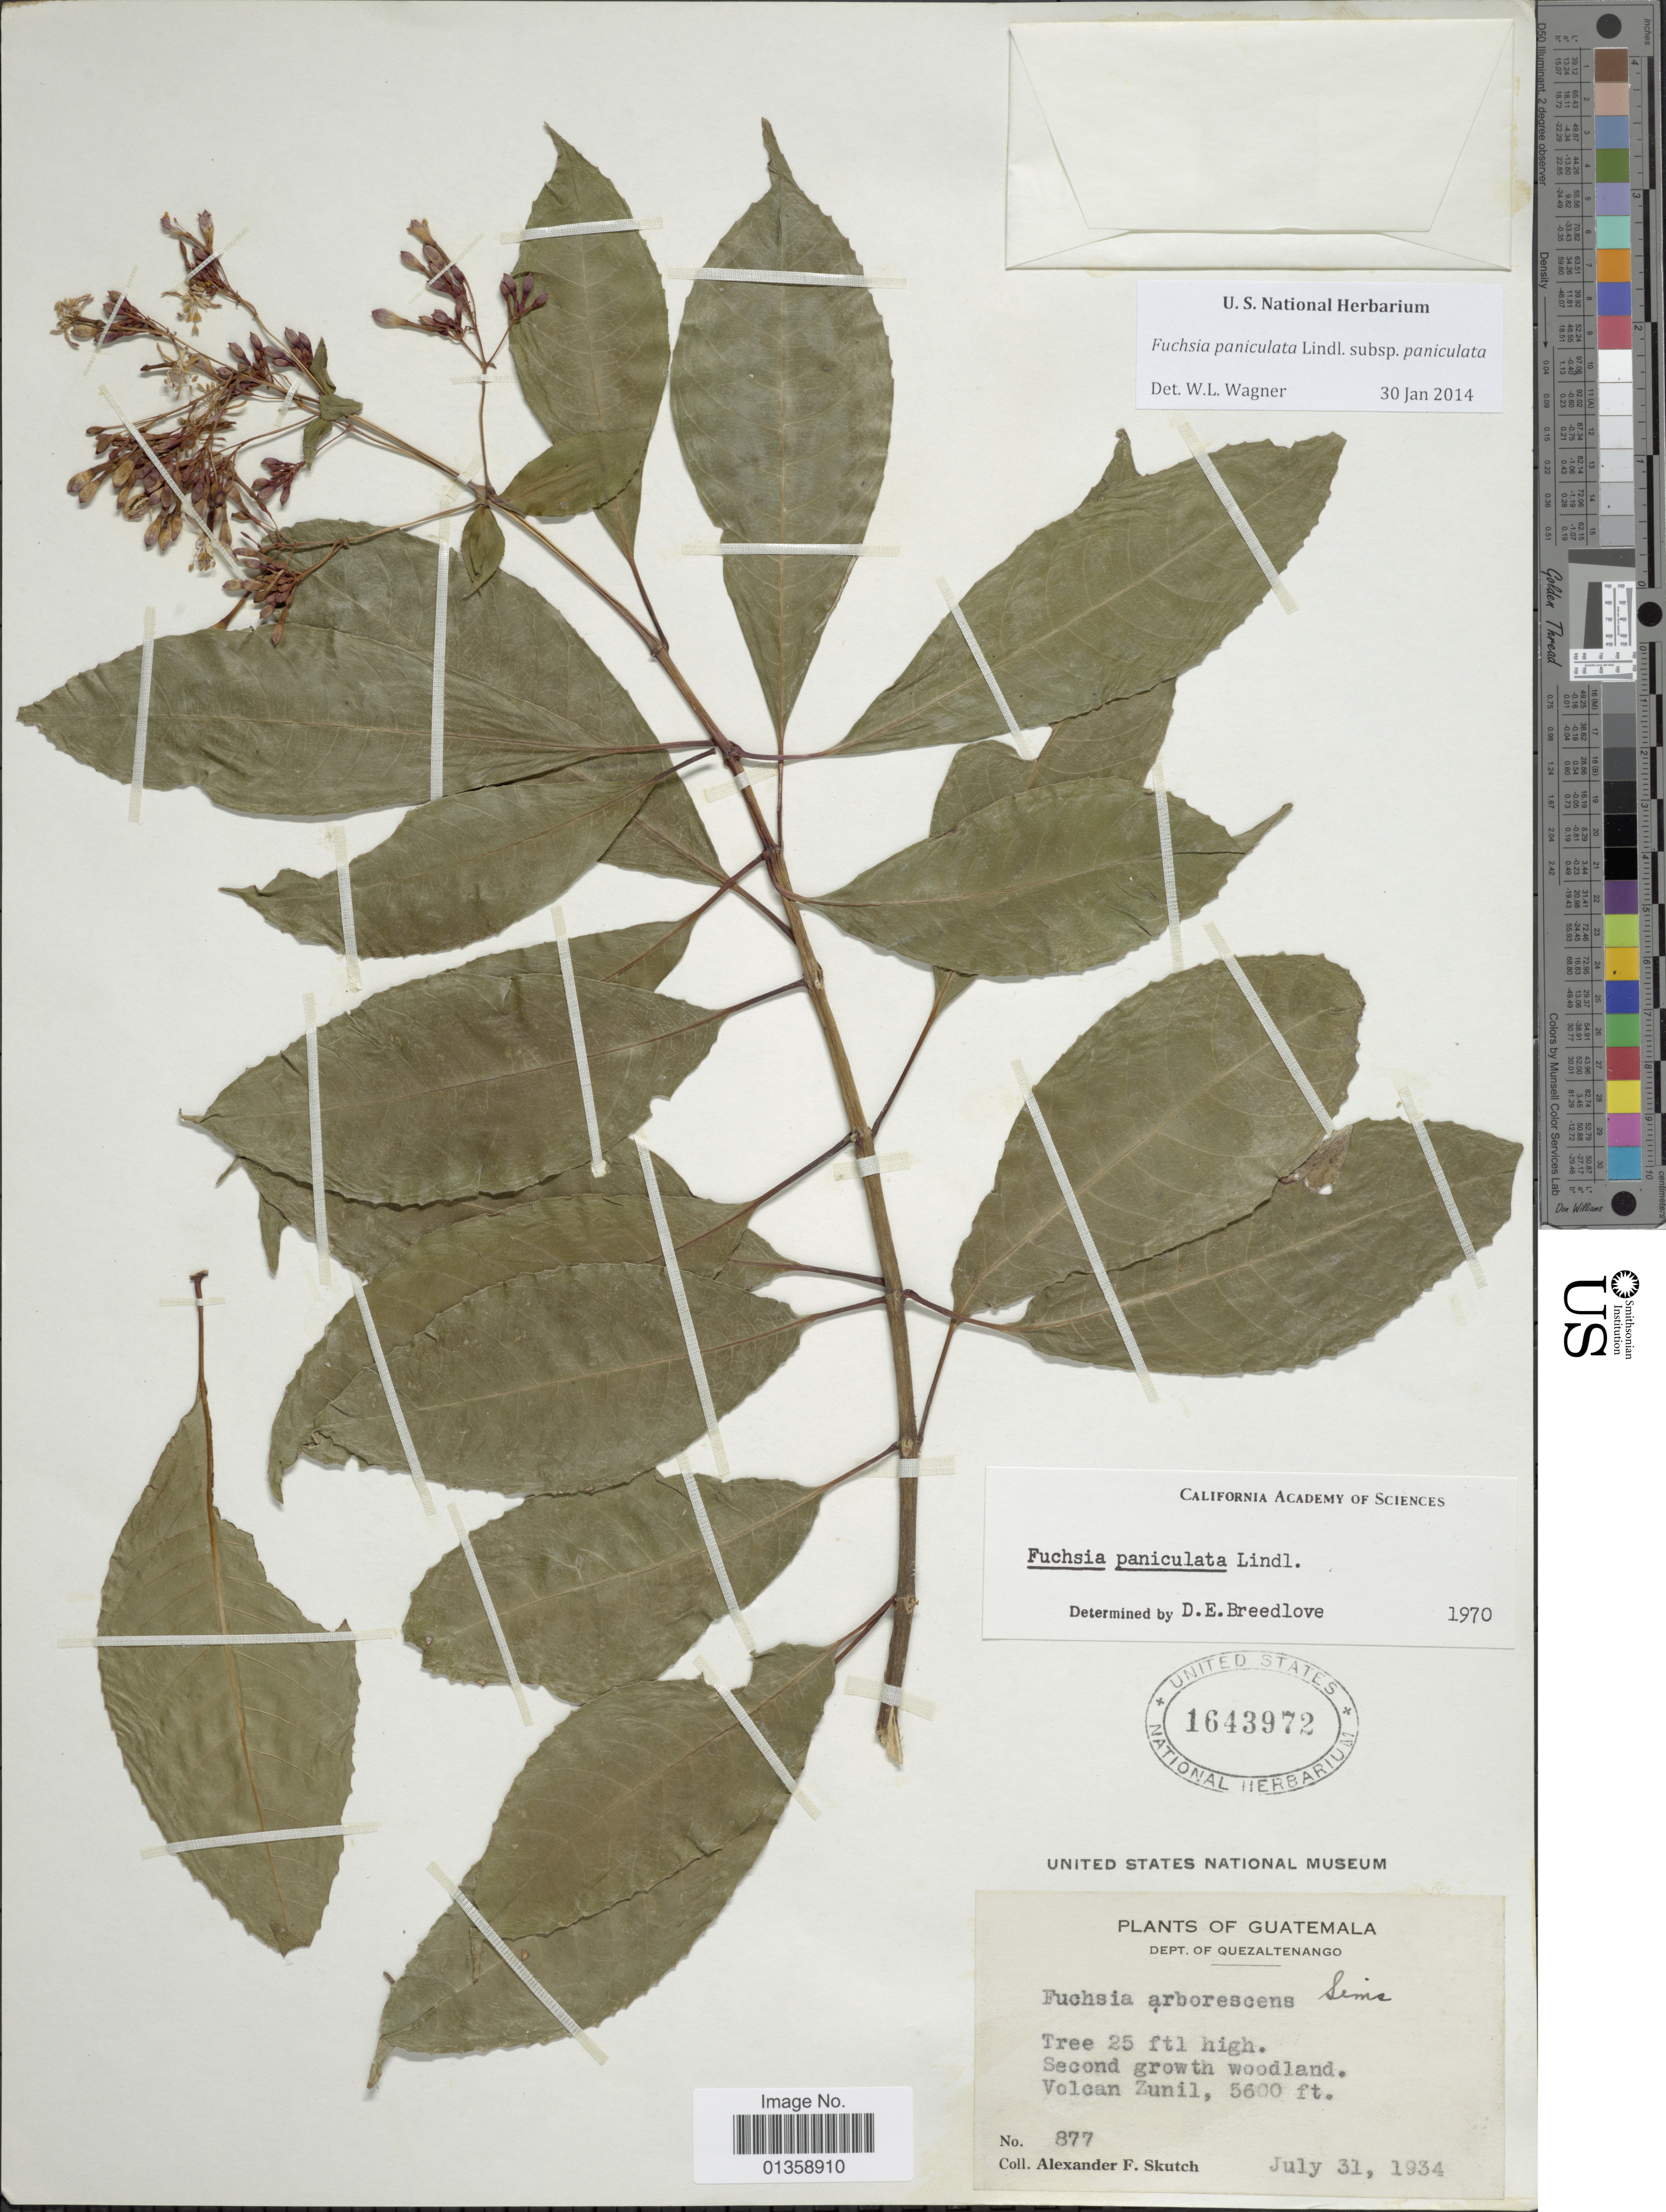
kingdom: Plantae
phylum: Tracheophyta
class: Magnoliopsida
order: Myrtales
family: Onagraceae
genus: Fuchsia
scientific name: Fuchsia paniculata subsp. paniculata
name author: Lindl.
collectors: A. F. Skutch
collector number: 877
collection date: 1934-07-31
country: Guatemala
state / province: Quetzaltenango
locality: Volcan Zunil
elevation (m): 1707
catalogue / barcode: US 1643972